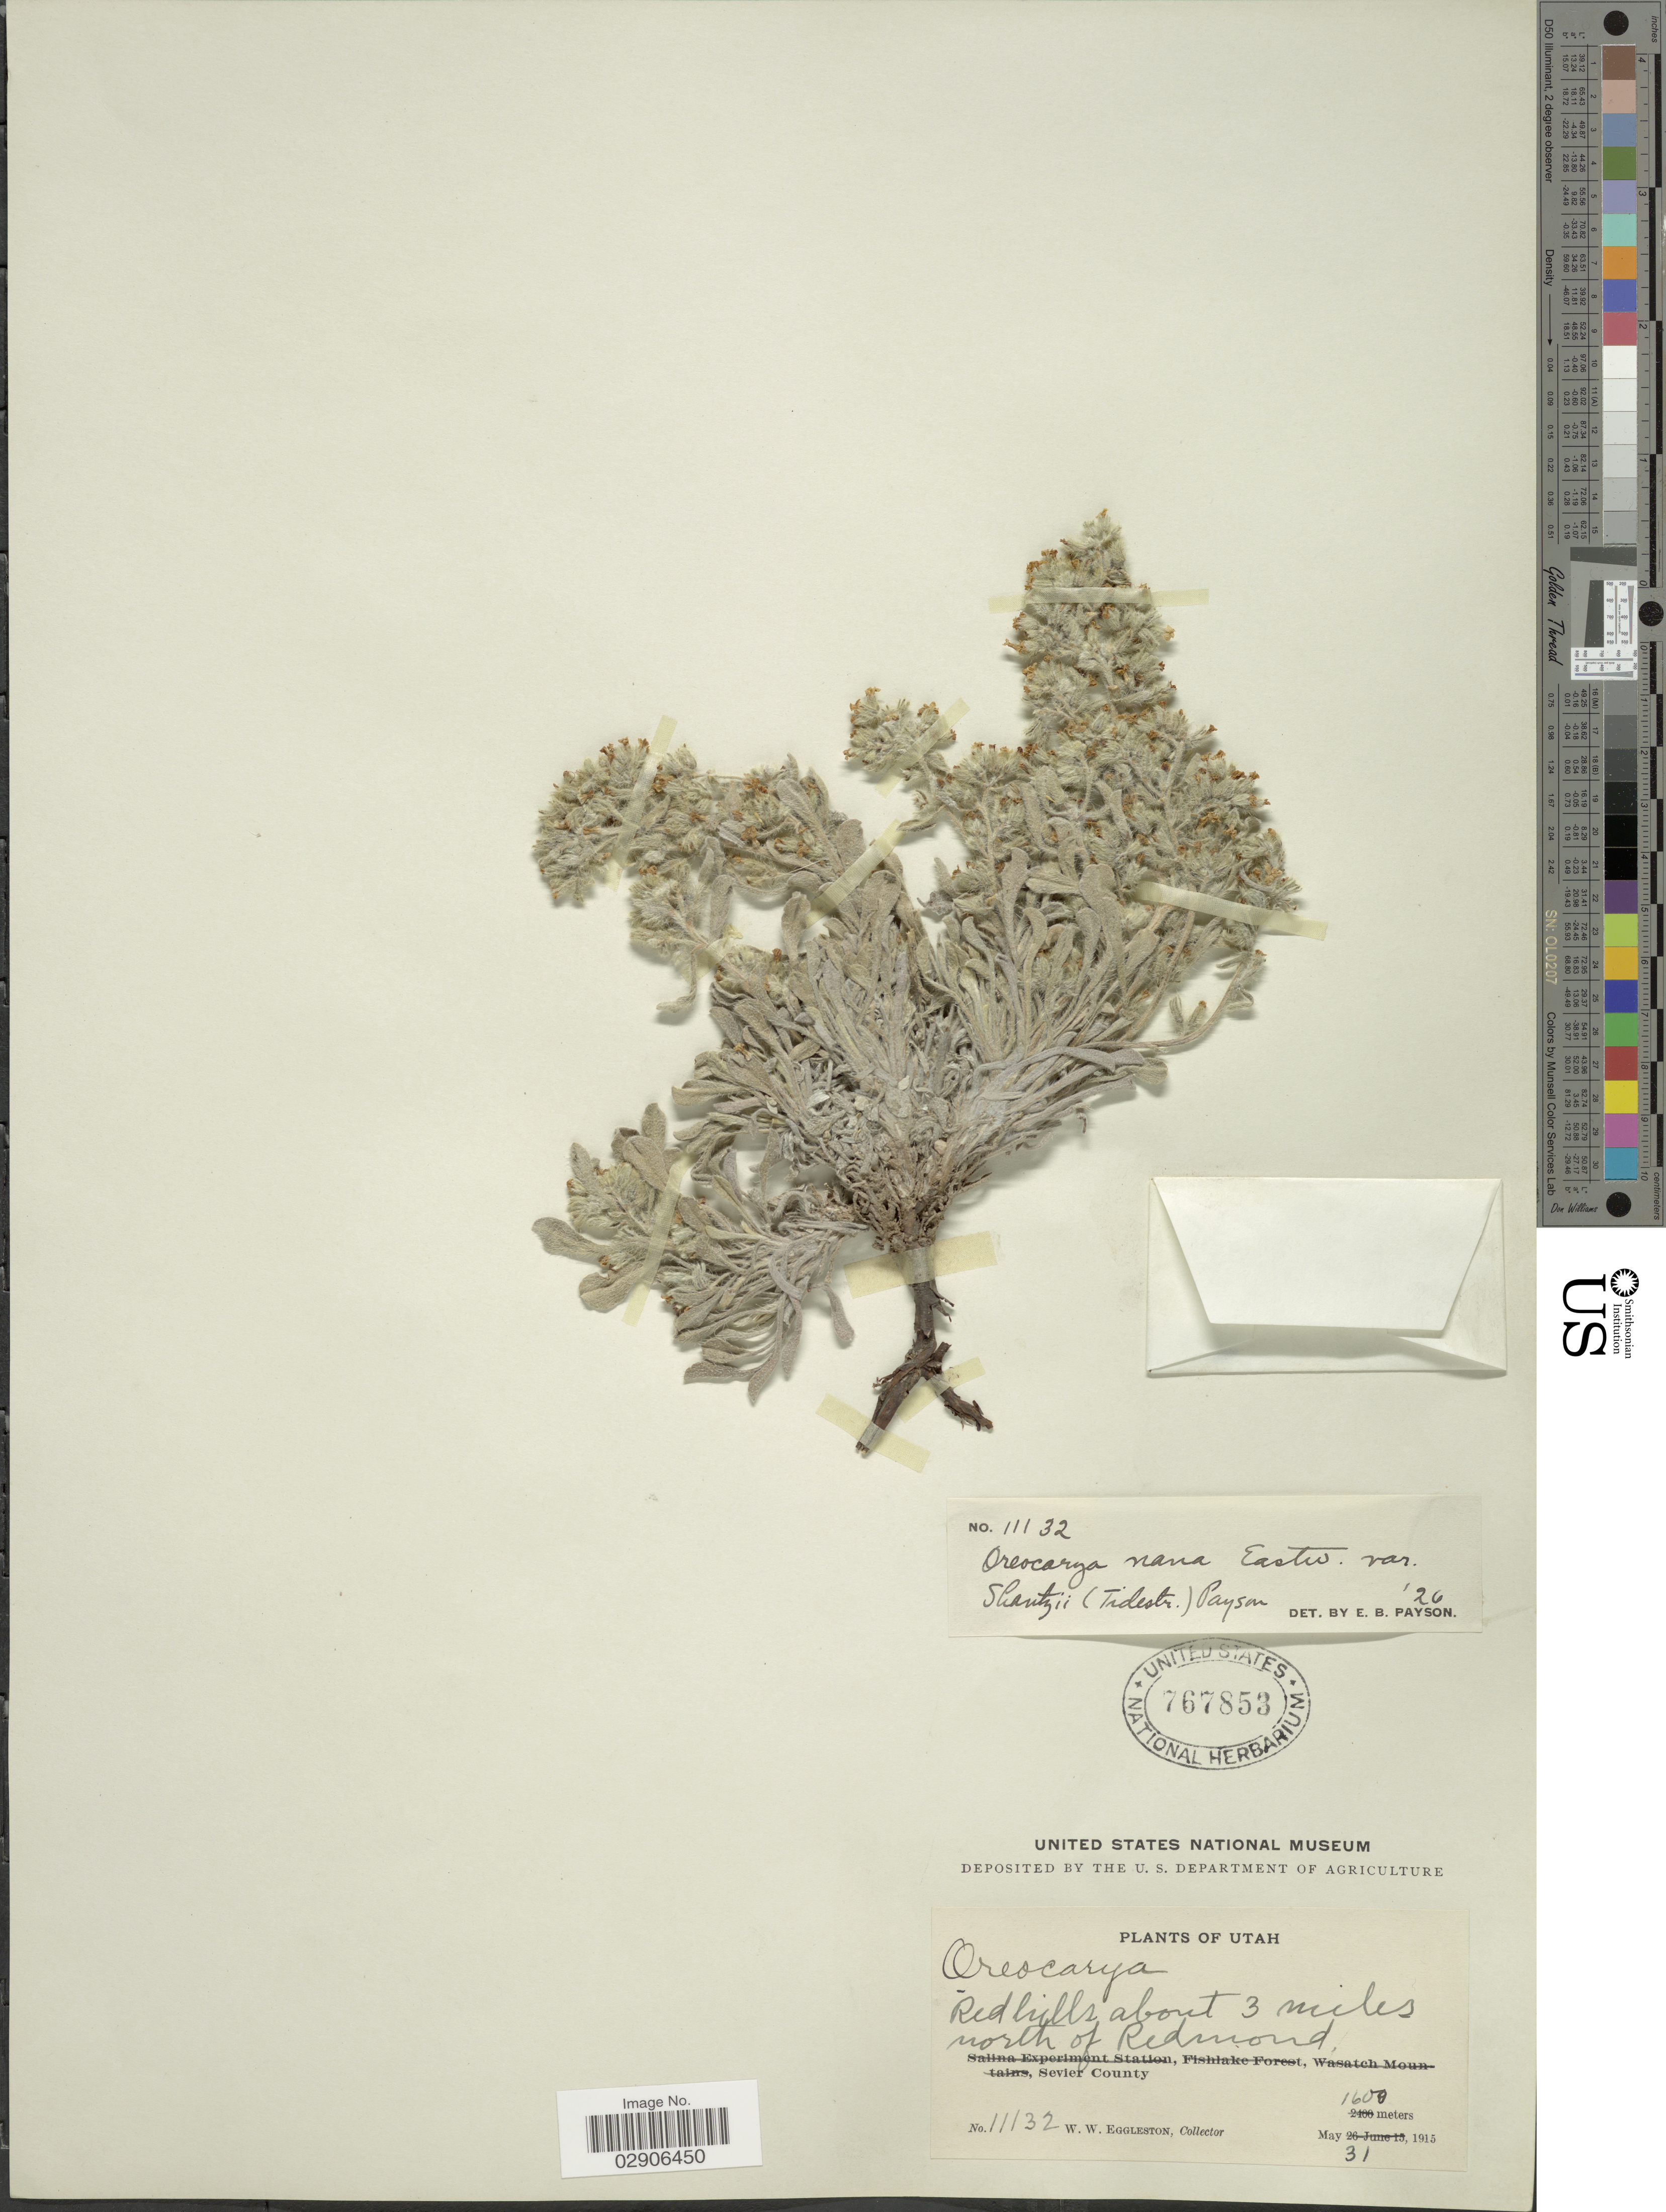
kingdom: Plantae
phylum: Tracheophyta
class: Magnoliopsida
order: Boraginales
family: Boraginaceae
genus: Oreocarya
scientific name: Oreocarya humilis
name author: (A. Gray) Greene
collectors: W. W. Eggleston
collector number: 11132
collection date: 1915-05-31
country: United States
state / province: Utah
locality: Red hills about 3 miles north of Redmond. Sevier County.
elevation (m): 1600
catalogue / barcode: US 767853